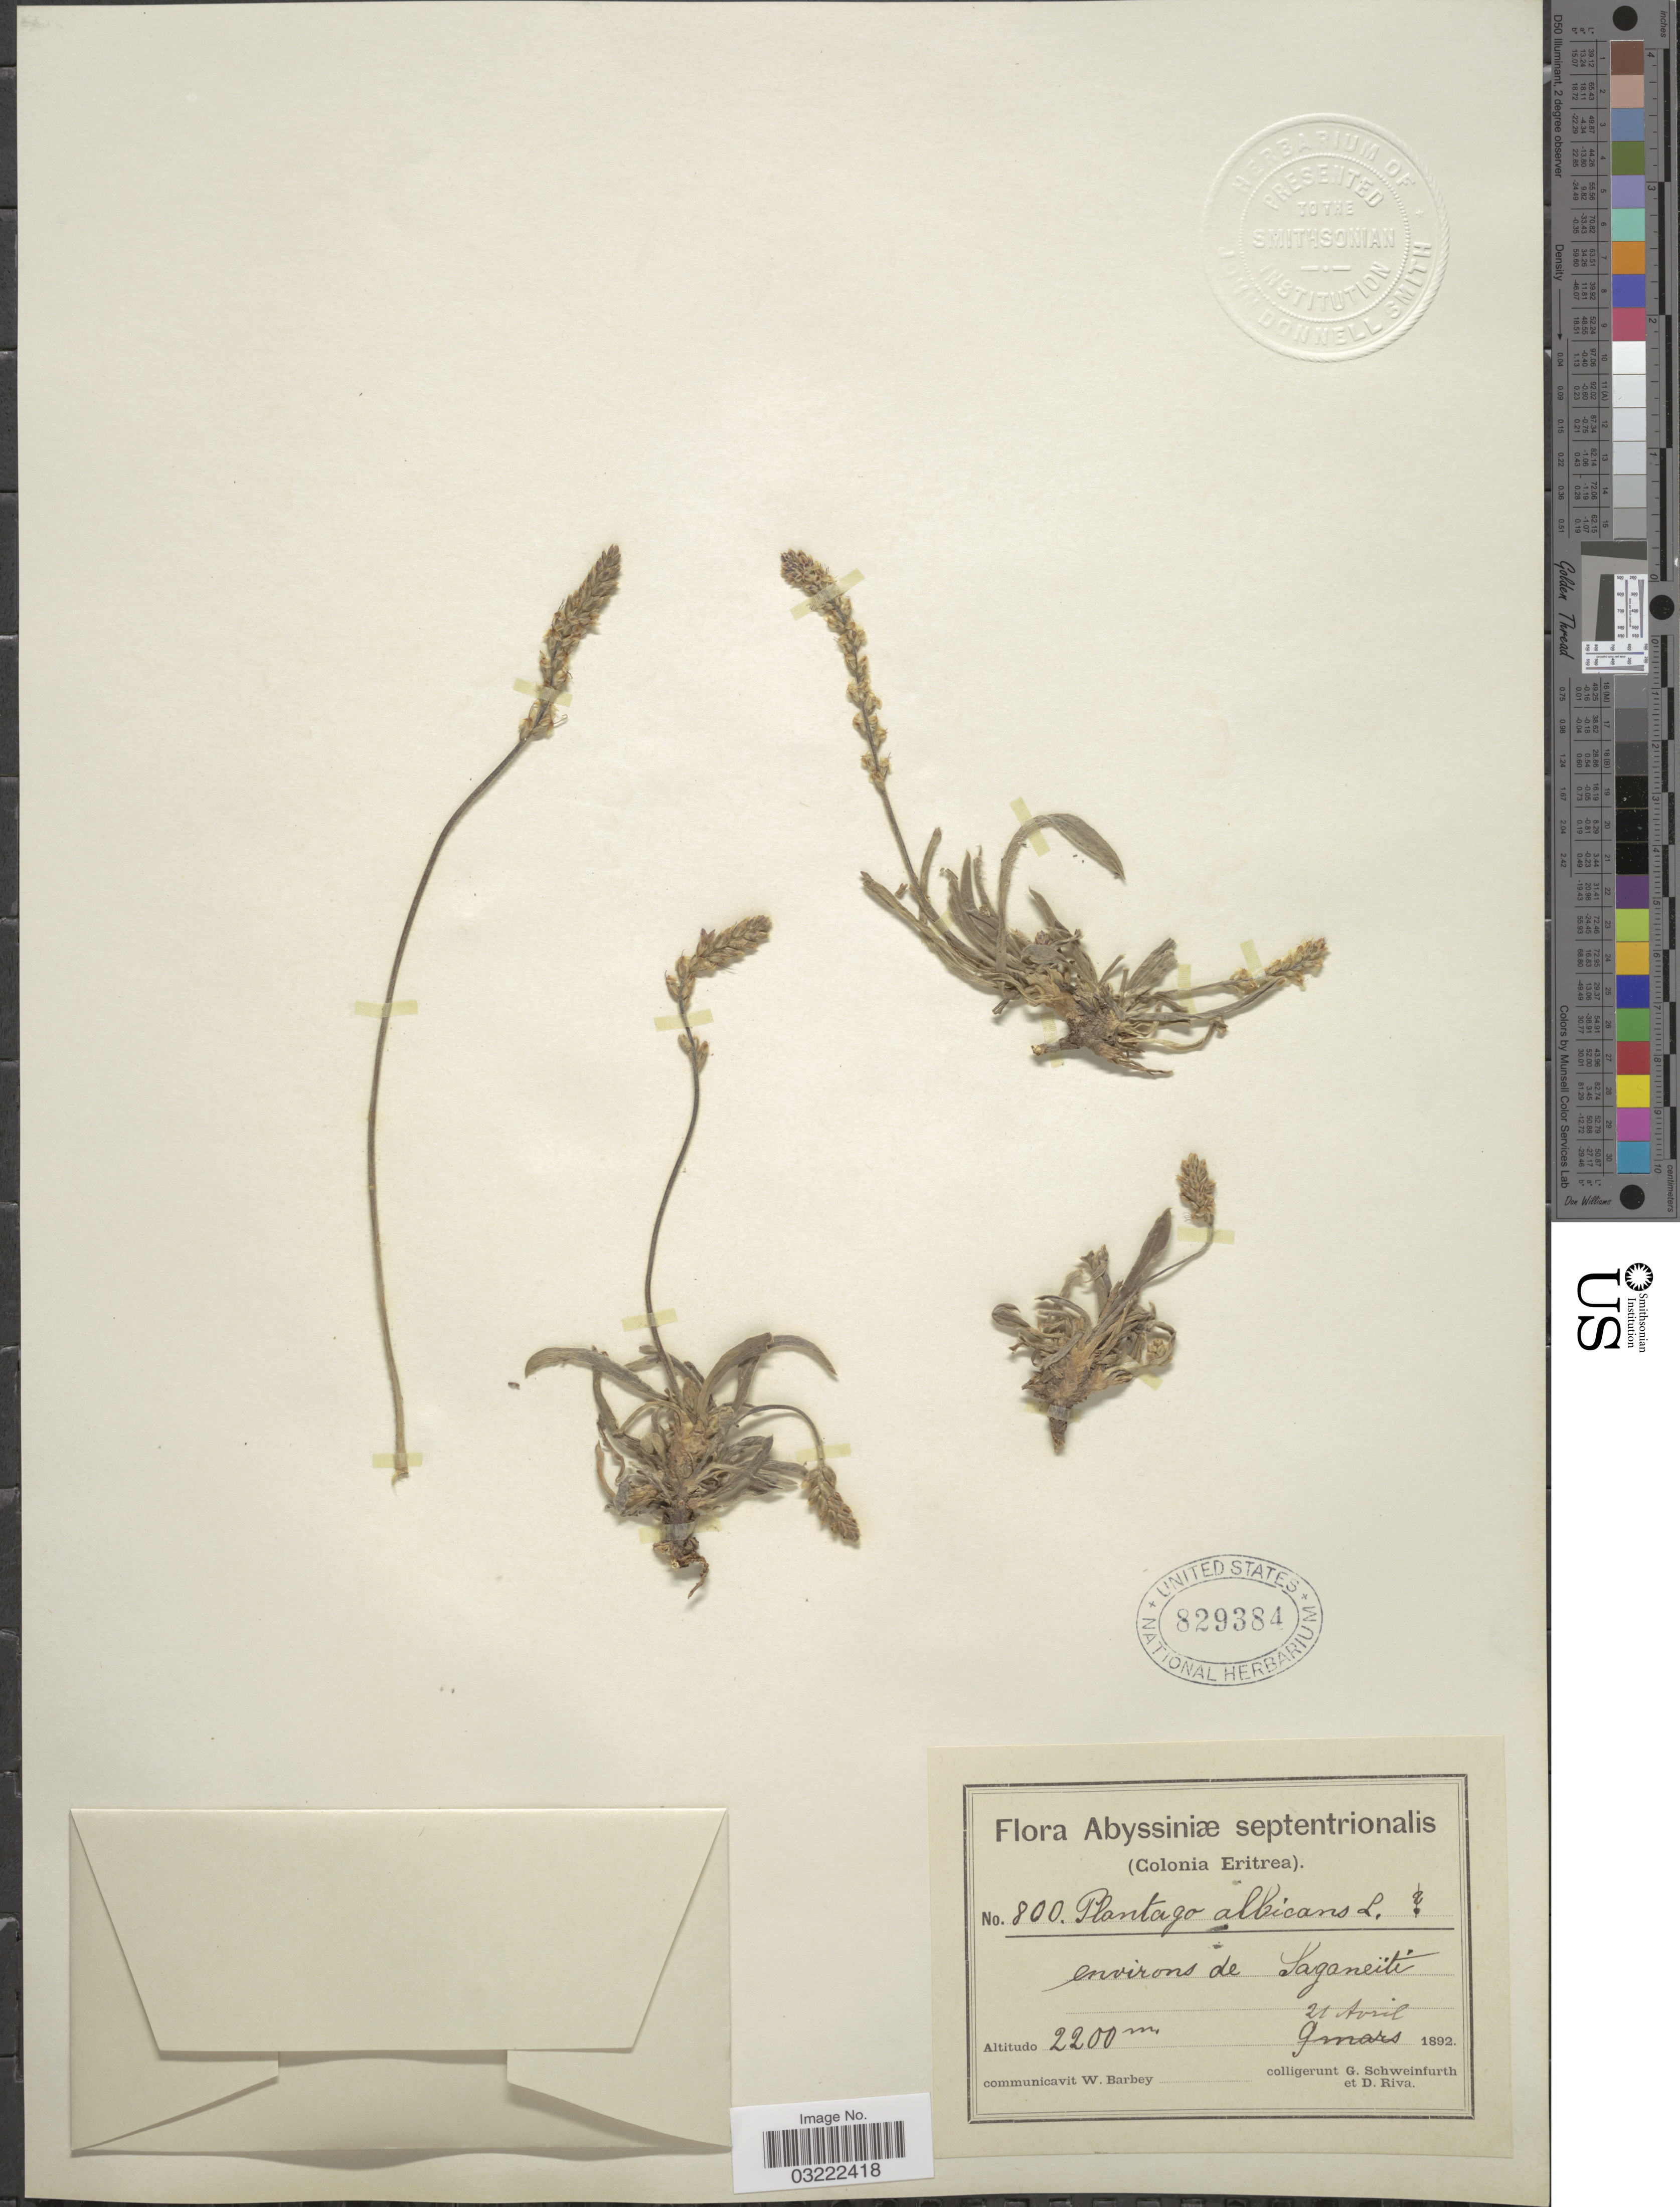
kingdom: Plantae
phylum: Tracheophyta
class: Magnoliopsida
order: Lamiales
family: Plantaginaceae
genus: Plantago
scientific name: Plantago albicans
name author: L.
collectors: G. A. Schweinfurth (herbarium) & D. Riva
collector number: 800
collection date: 1892-04-21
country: Eritrea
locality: Abyssiniæ septentrionalis, environs de Saganeïti.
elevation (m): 2200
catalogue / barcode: US 829384